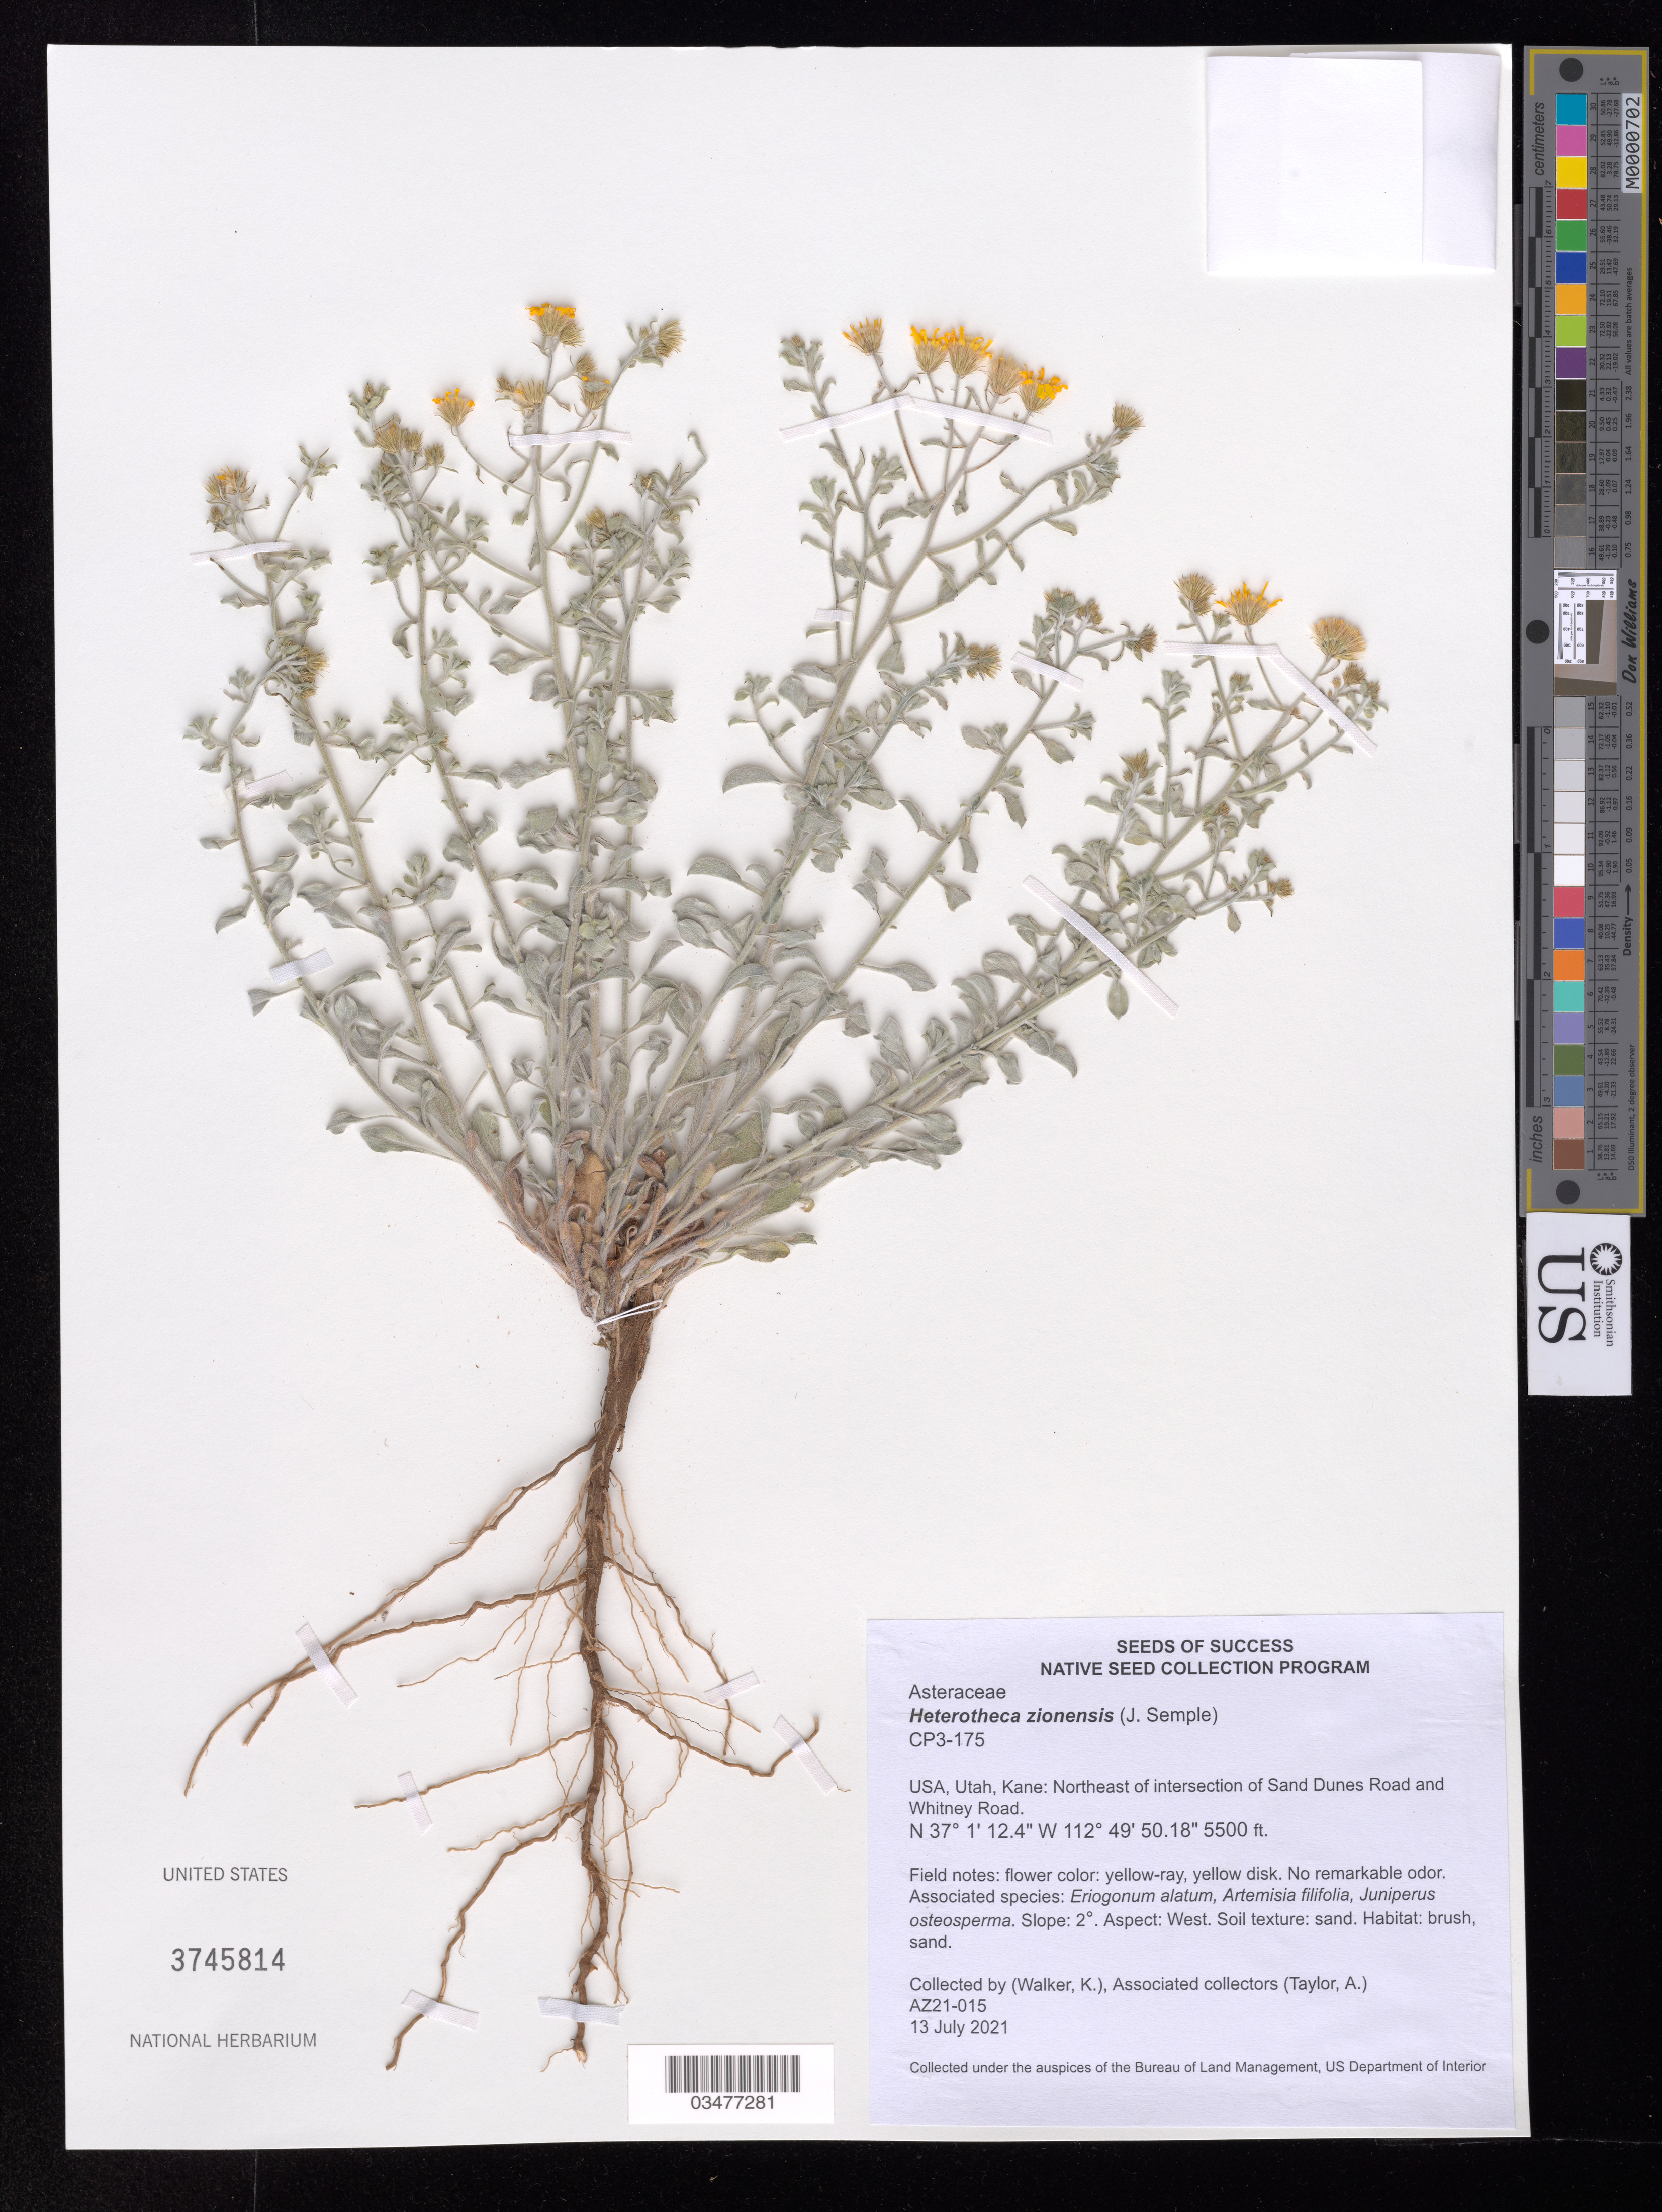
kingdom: Plantae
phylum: Tracheophyta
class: Magnoliopsida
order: Asterales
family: Asteraceae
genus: Heterotheca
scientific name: Heterotheca zionensis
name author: Semple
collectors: K. Walker & A. Taylor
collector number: AZ21-015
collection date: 2021-07-13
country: United States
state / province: Utah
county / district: Kane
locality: NE of intersection of Sand Dunes Rd and Whitney Rd.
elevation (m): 1676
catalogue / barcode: US 3745814